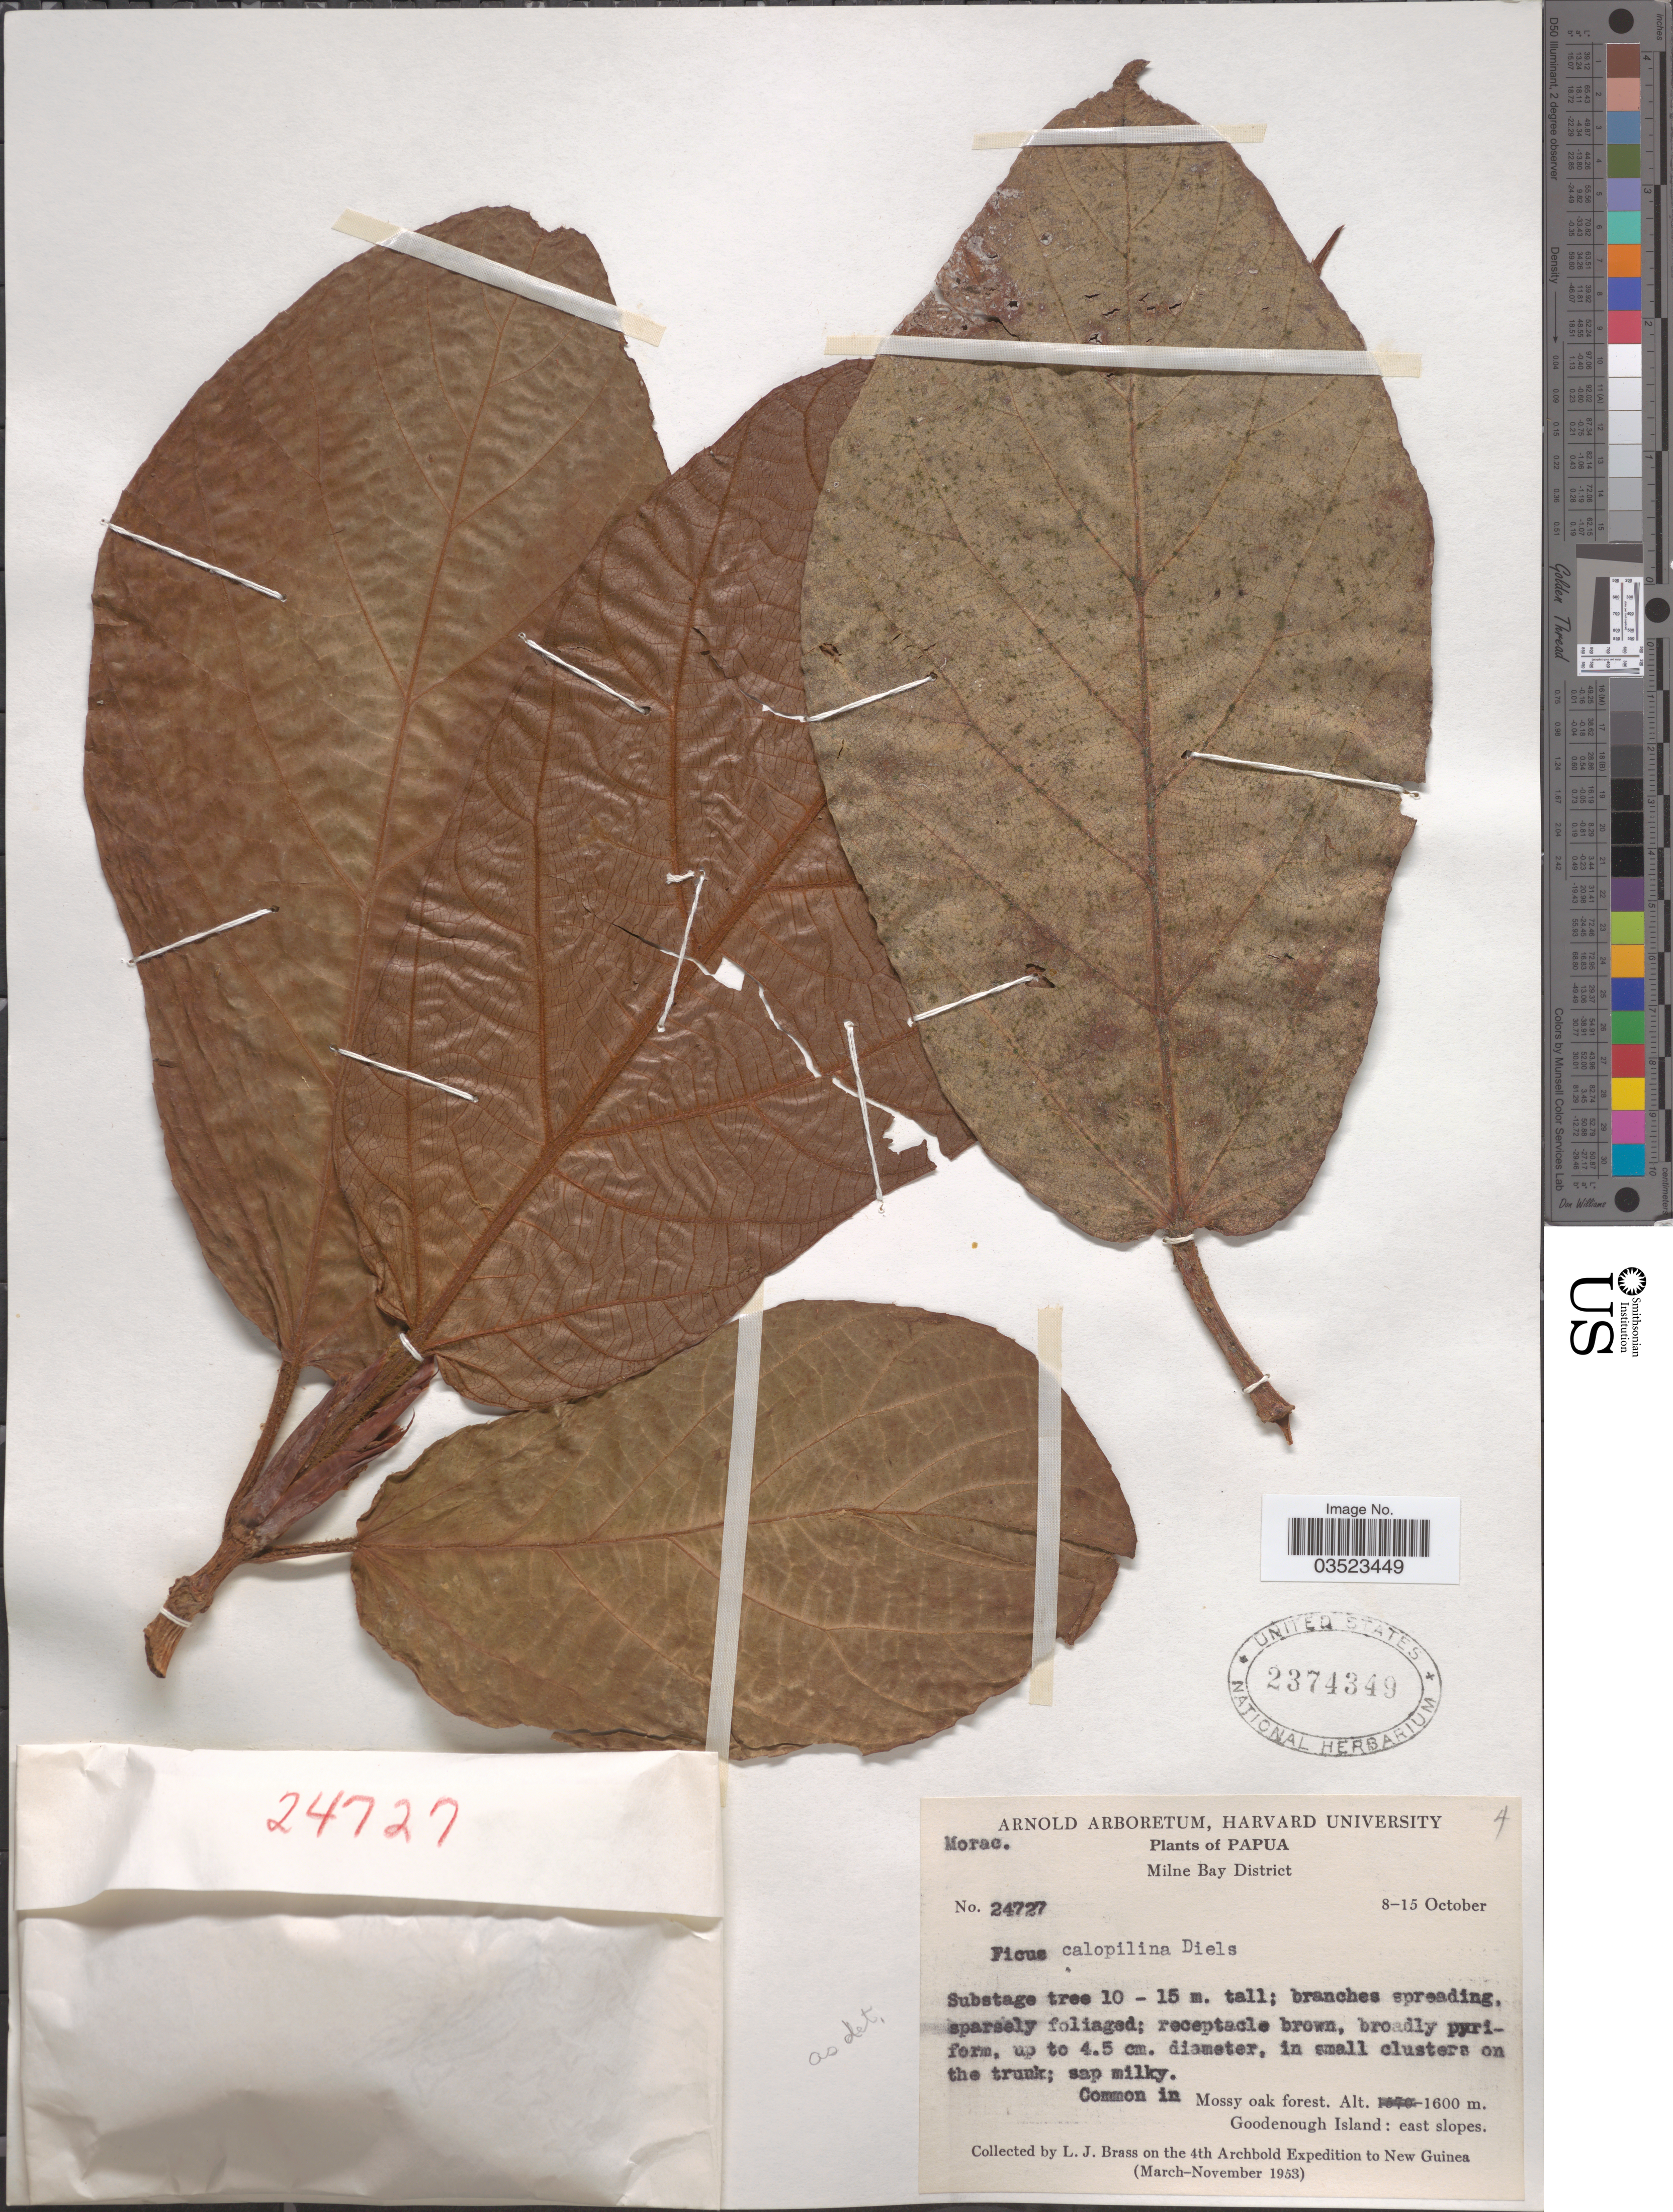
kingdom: Plantae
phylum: Tracheophyta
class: Magnoliopsida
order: Rosales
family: Moraceae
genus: Ficus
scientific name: Ficus calopilina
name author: Diels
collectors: L. J. Brass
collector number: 24727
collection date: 1953-10-08/1953-10-15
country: Papua New Guinea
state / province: Milne Bay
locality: Papua. Milne Bay District. Mossy oak forest. Goodenough Island: east slopes. New Guinea.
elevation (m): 1600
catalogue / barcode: US 2374349